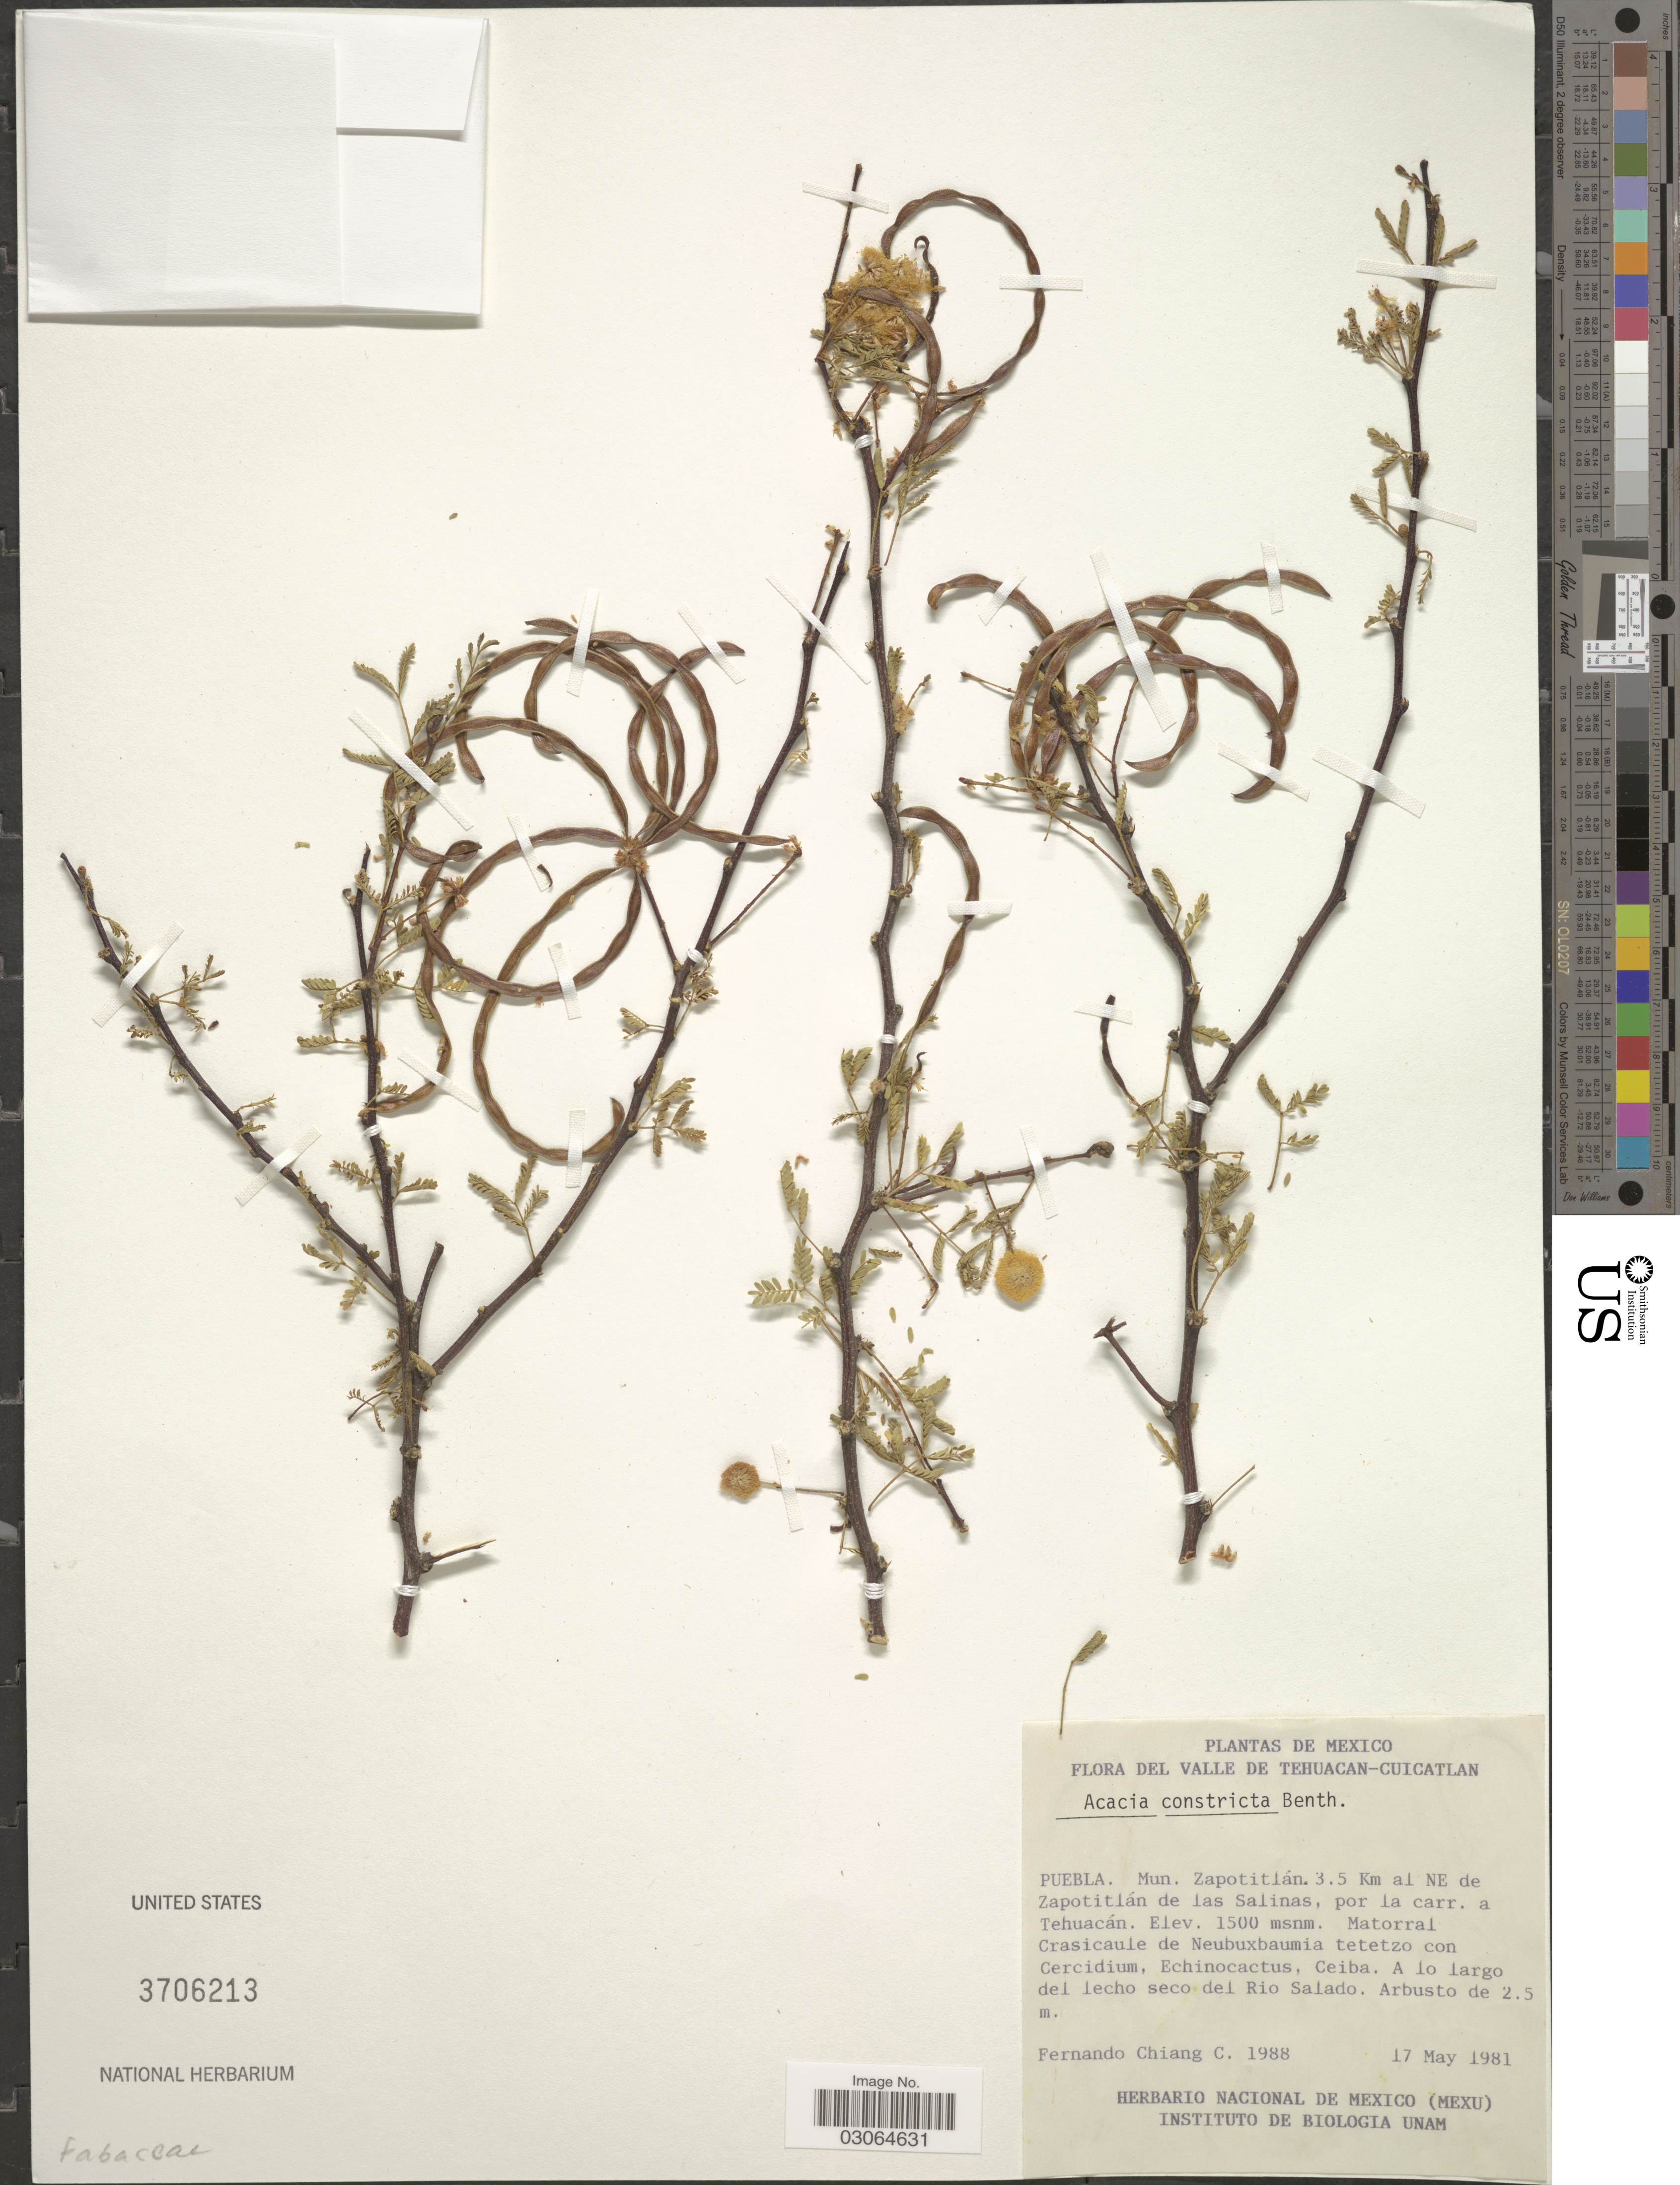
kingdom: Plantae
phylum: Tracheophyta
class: Magnoliopsida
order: Fabales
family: Fabaceae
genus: Vachellia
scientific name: Vachellia constricta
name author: (Benth.) Seigler & Ebinger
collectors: F. Chiang C.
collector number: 1988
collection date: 1981-05-17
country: Mexico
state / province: Puebla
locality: Valle de Tehuacan-Cuicatlan. Mun. Zapotitlán. 3.5 Km al NE de Zapototitlán de las Salinas, por la carr. a Tehuacán. A lo largo del lecho seco del Rio Salado.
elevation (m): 1500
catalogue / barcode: US 3706213